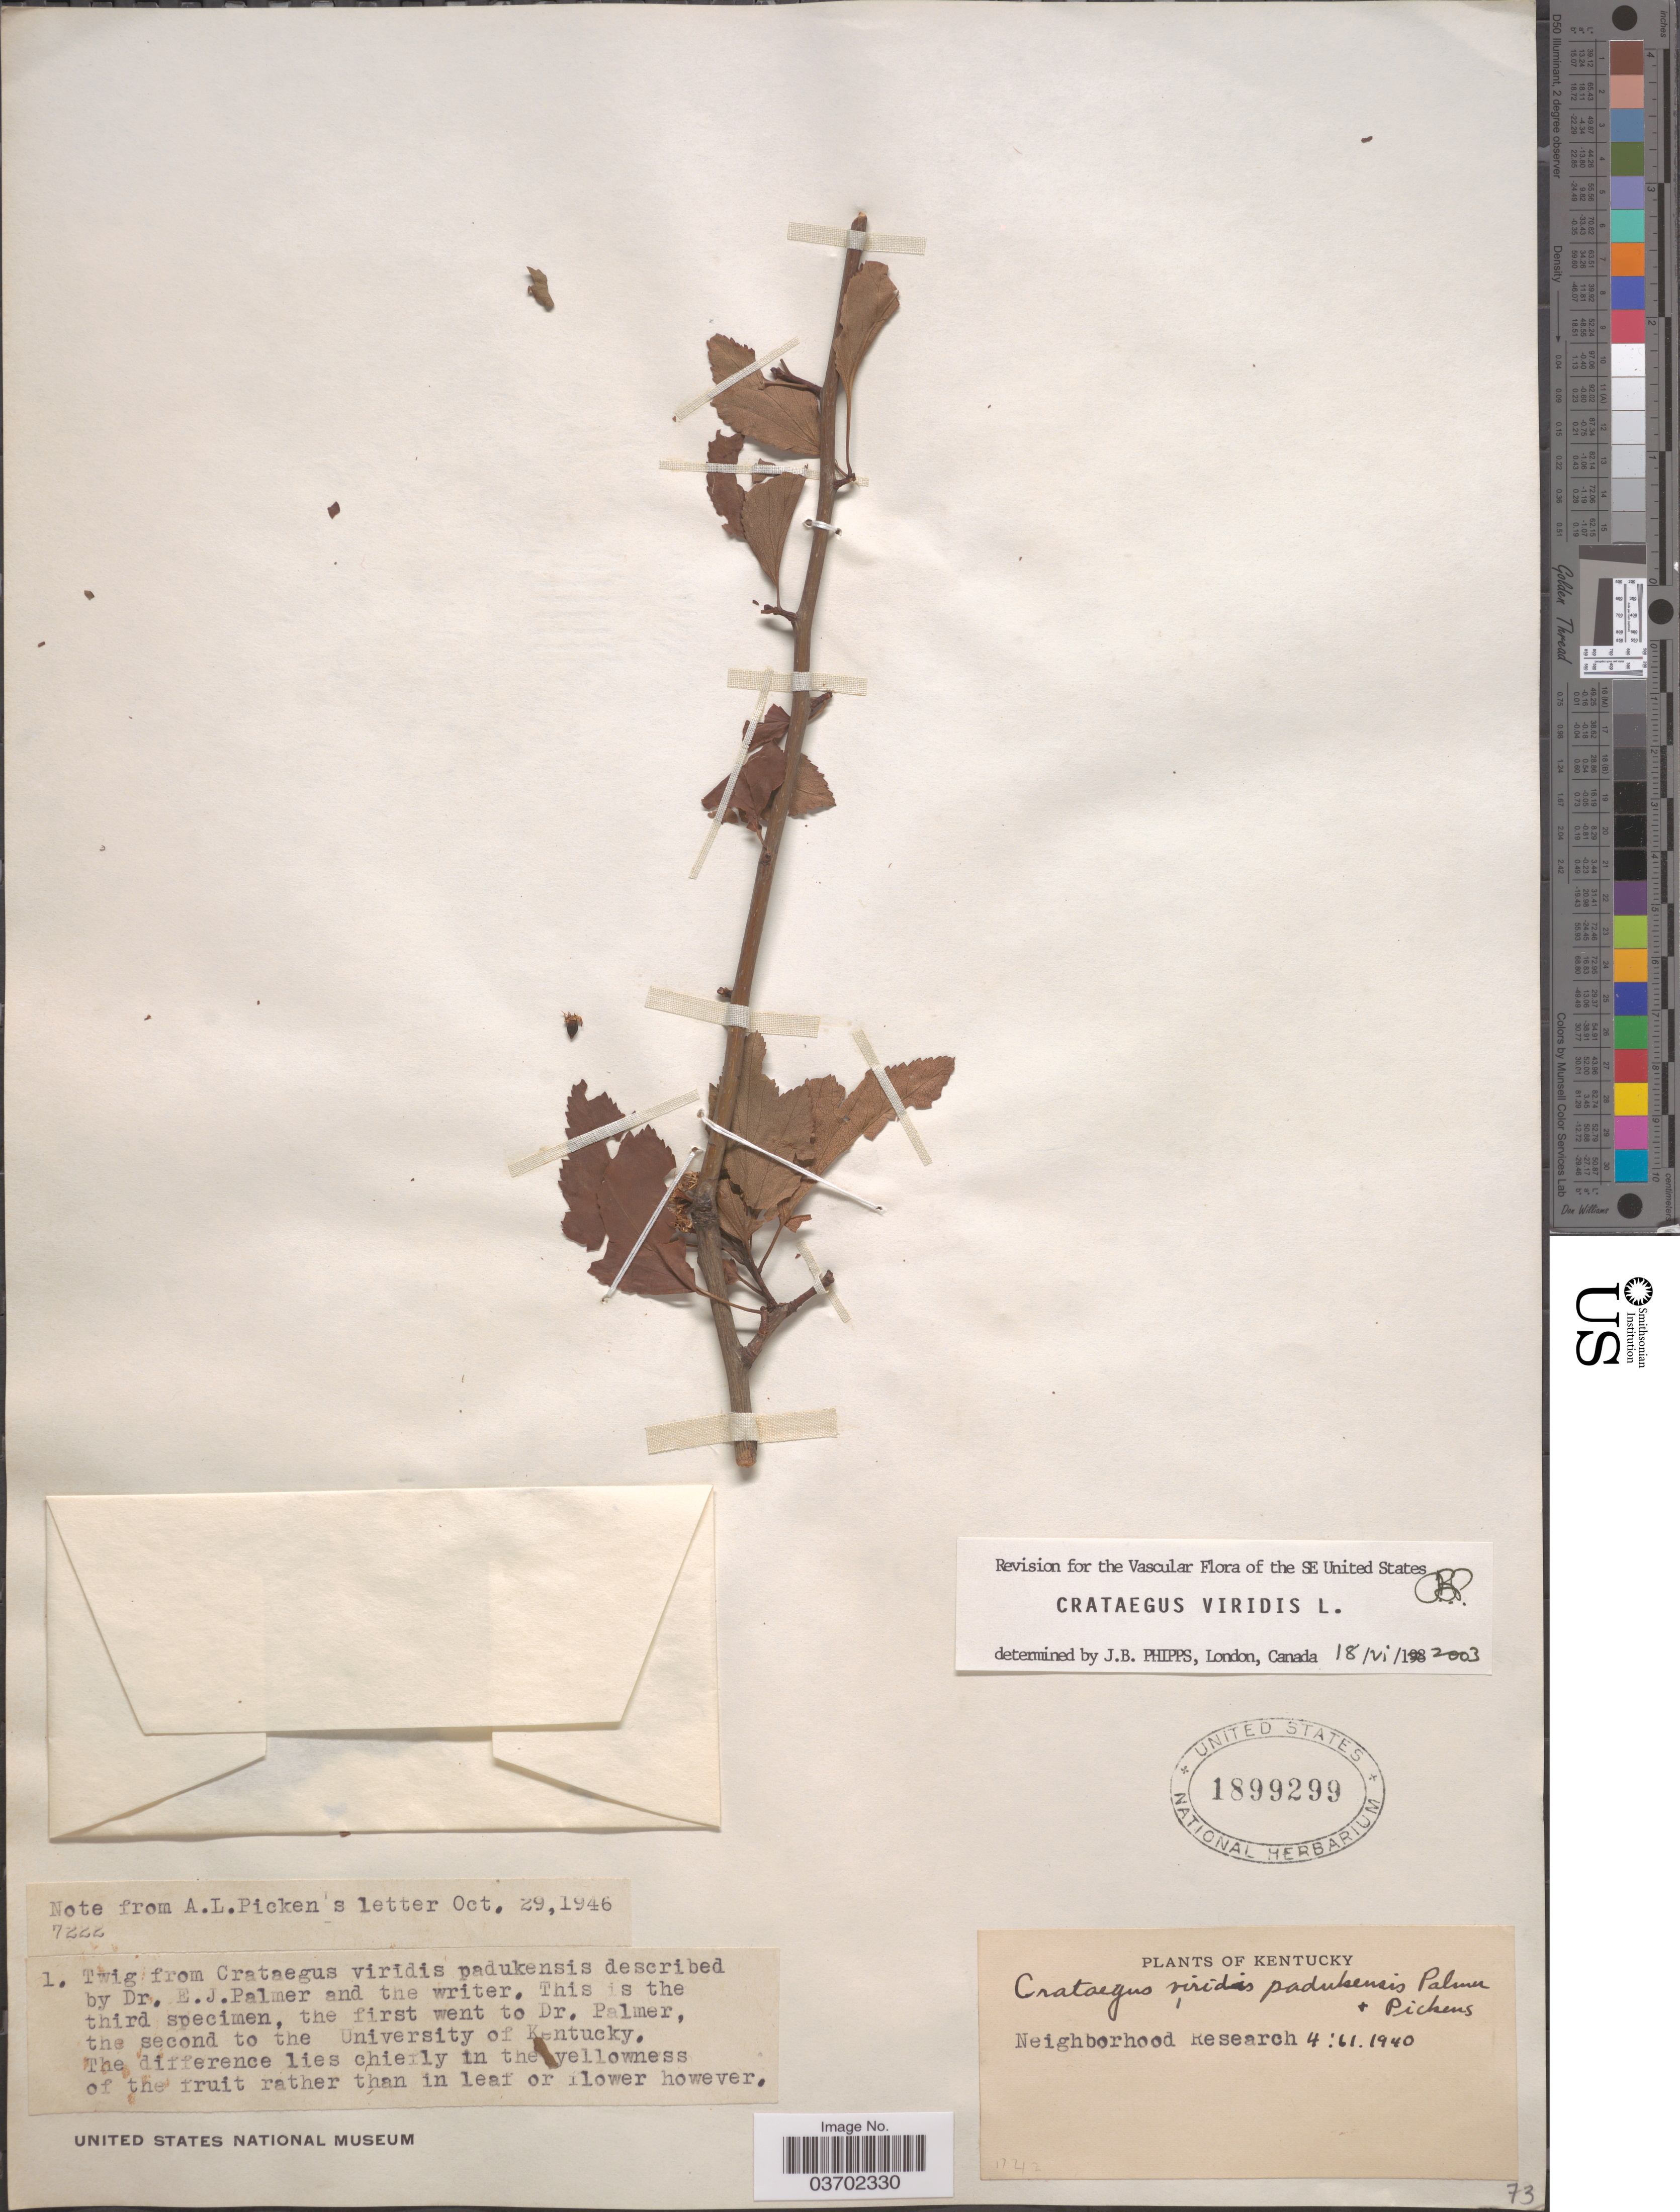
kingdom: Plantae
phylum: Tracheophyta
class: Magnoliopsida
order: Rosales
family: Rosaceae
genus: Crataegus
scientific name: Crataegus viridis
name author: L.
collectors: E. J. Palmer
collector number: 7222?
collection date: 1946-10-29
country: United States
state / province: Kentucky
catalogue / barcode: US 1899299